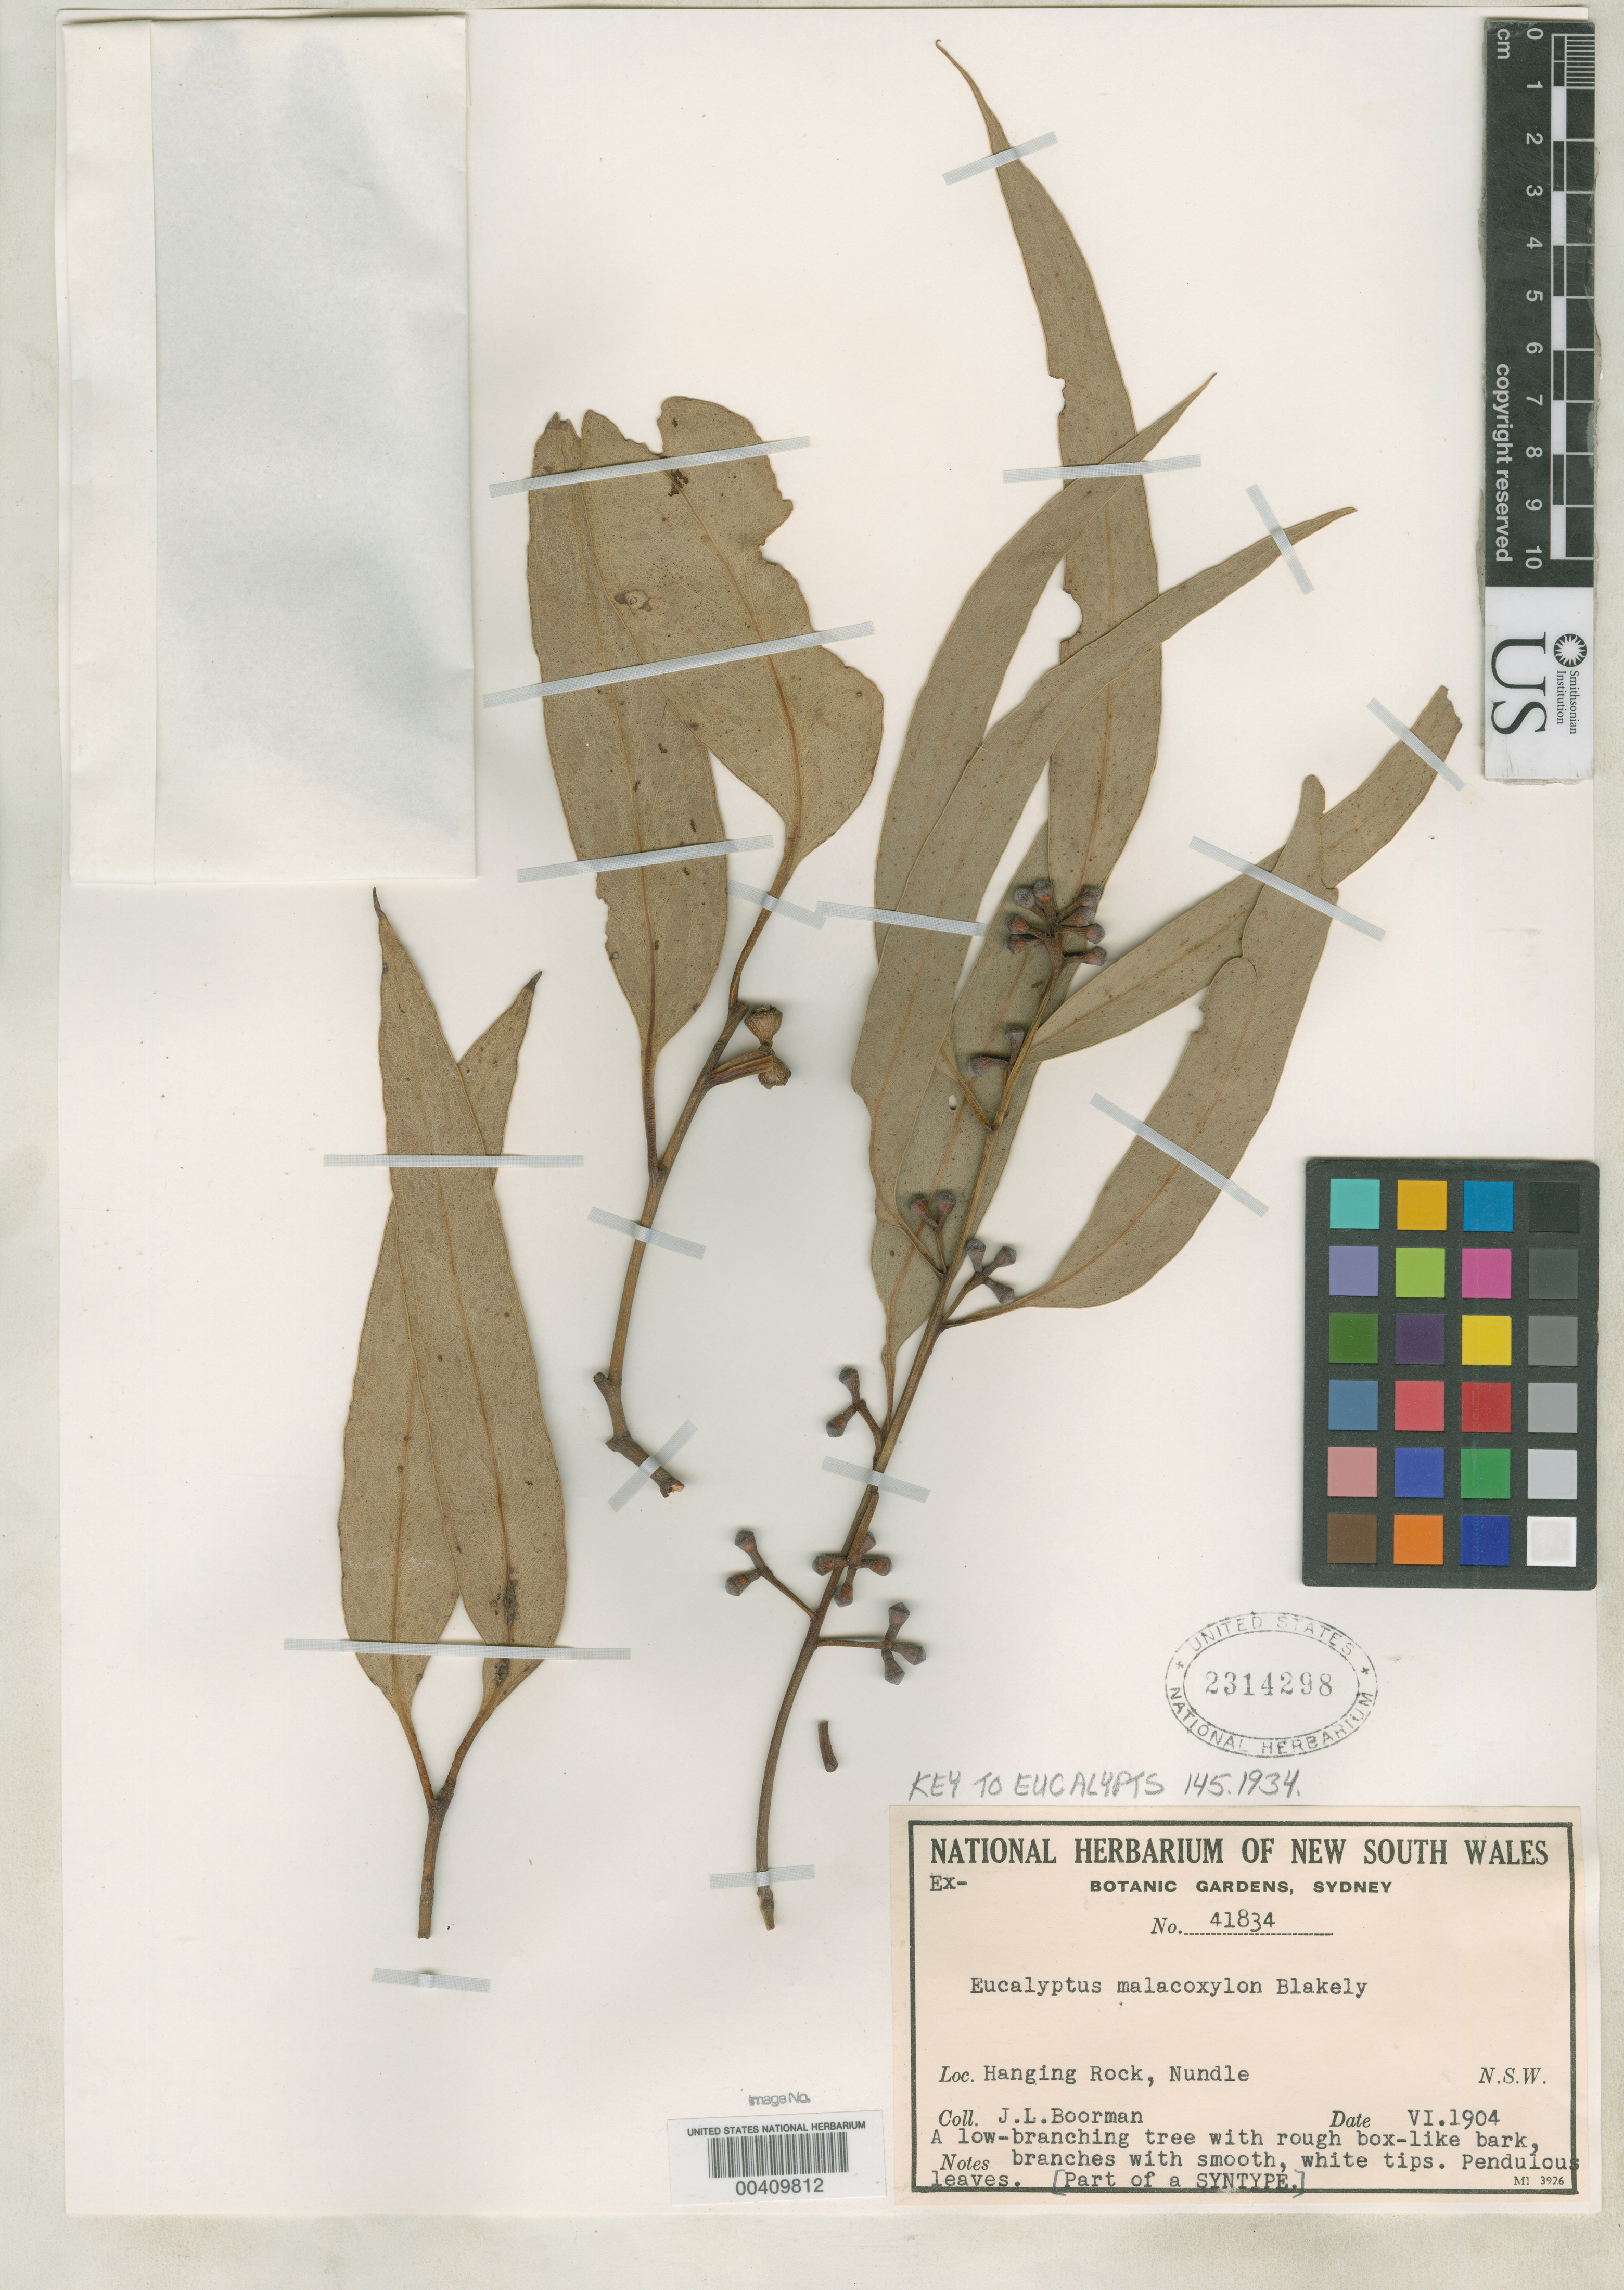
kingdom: Plantae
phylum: Tracheophyta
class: Magnoliopsida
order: Myrtales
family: Myrtaceae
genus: Eucalyptus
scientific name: Eucalyptus malacoxylon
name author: Blakely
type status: Isosyntype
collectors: J. Boorman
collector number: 41834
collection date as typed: Jun 1904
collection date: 1904-06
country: Australia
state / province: New South Wales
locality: Hanging Rock, Nundle.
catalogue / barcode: US 2314298